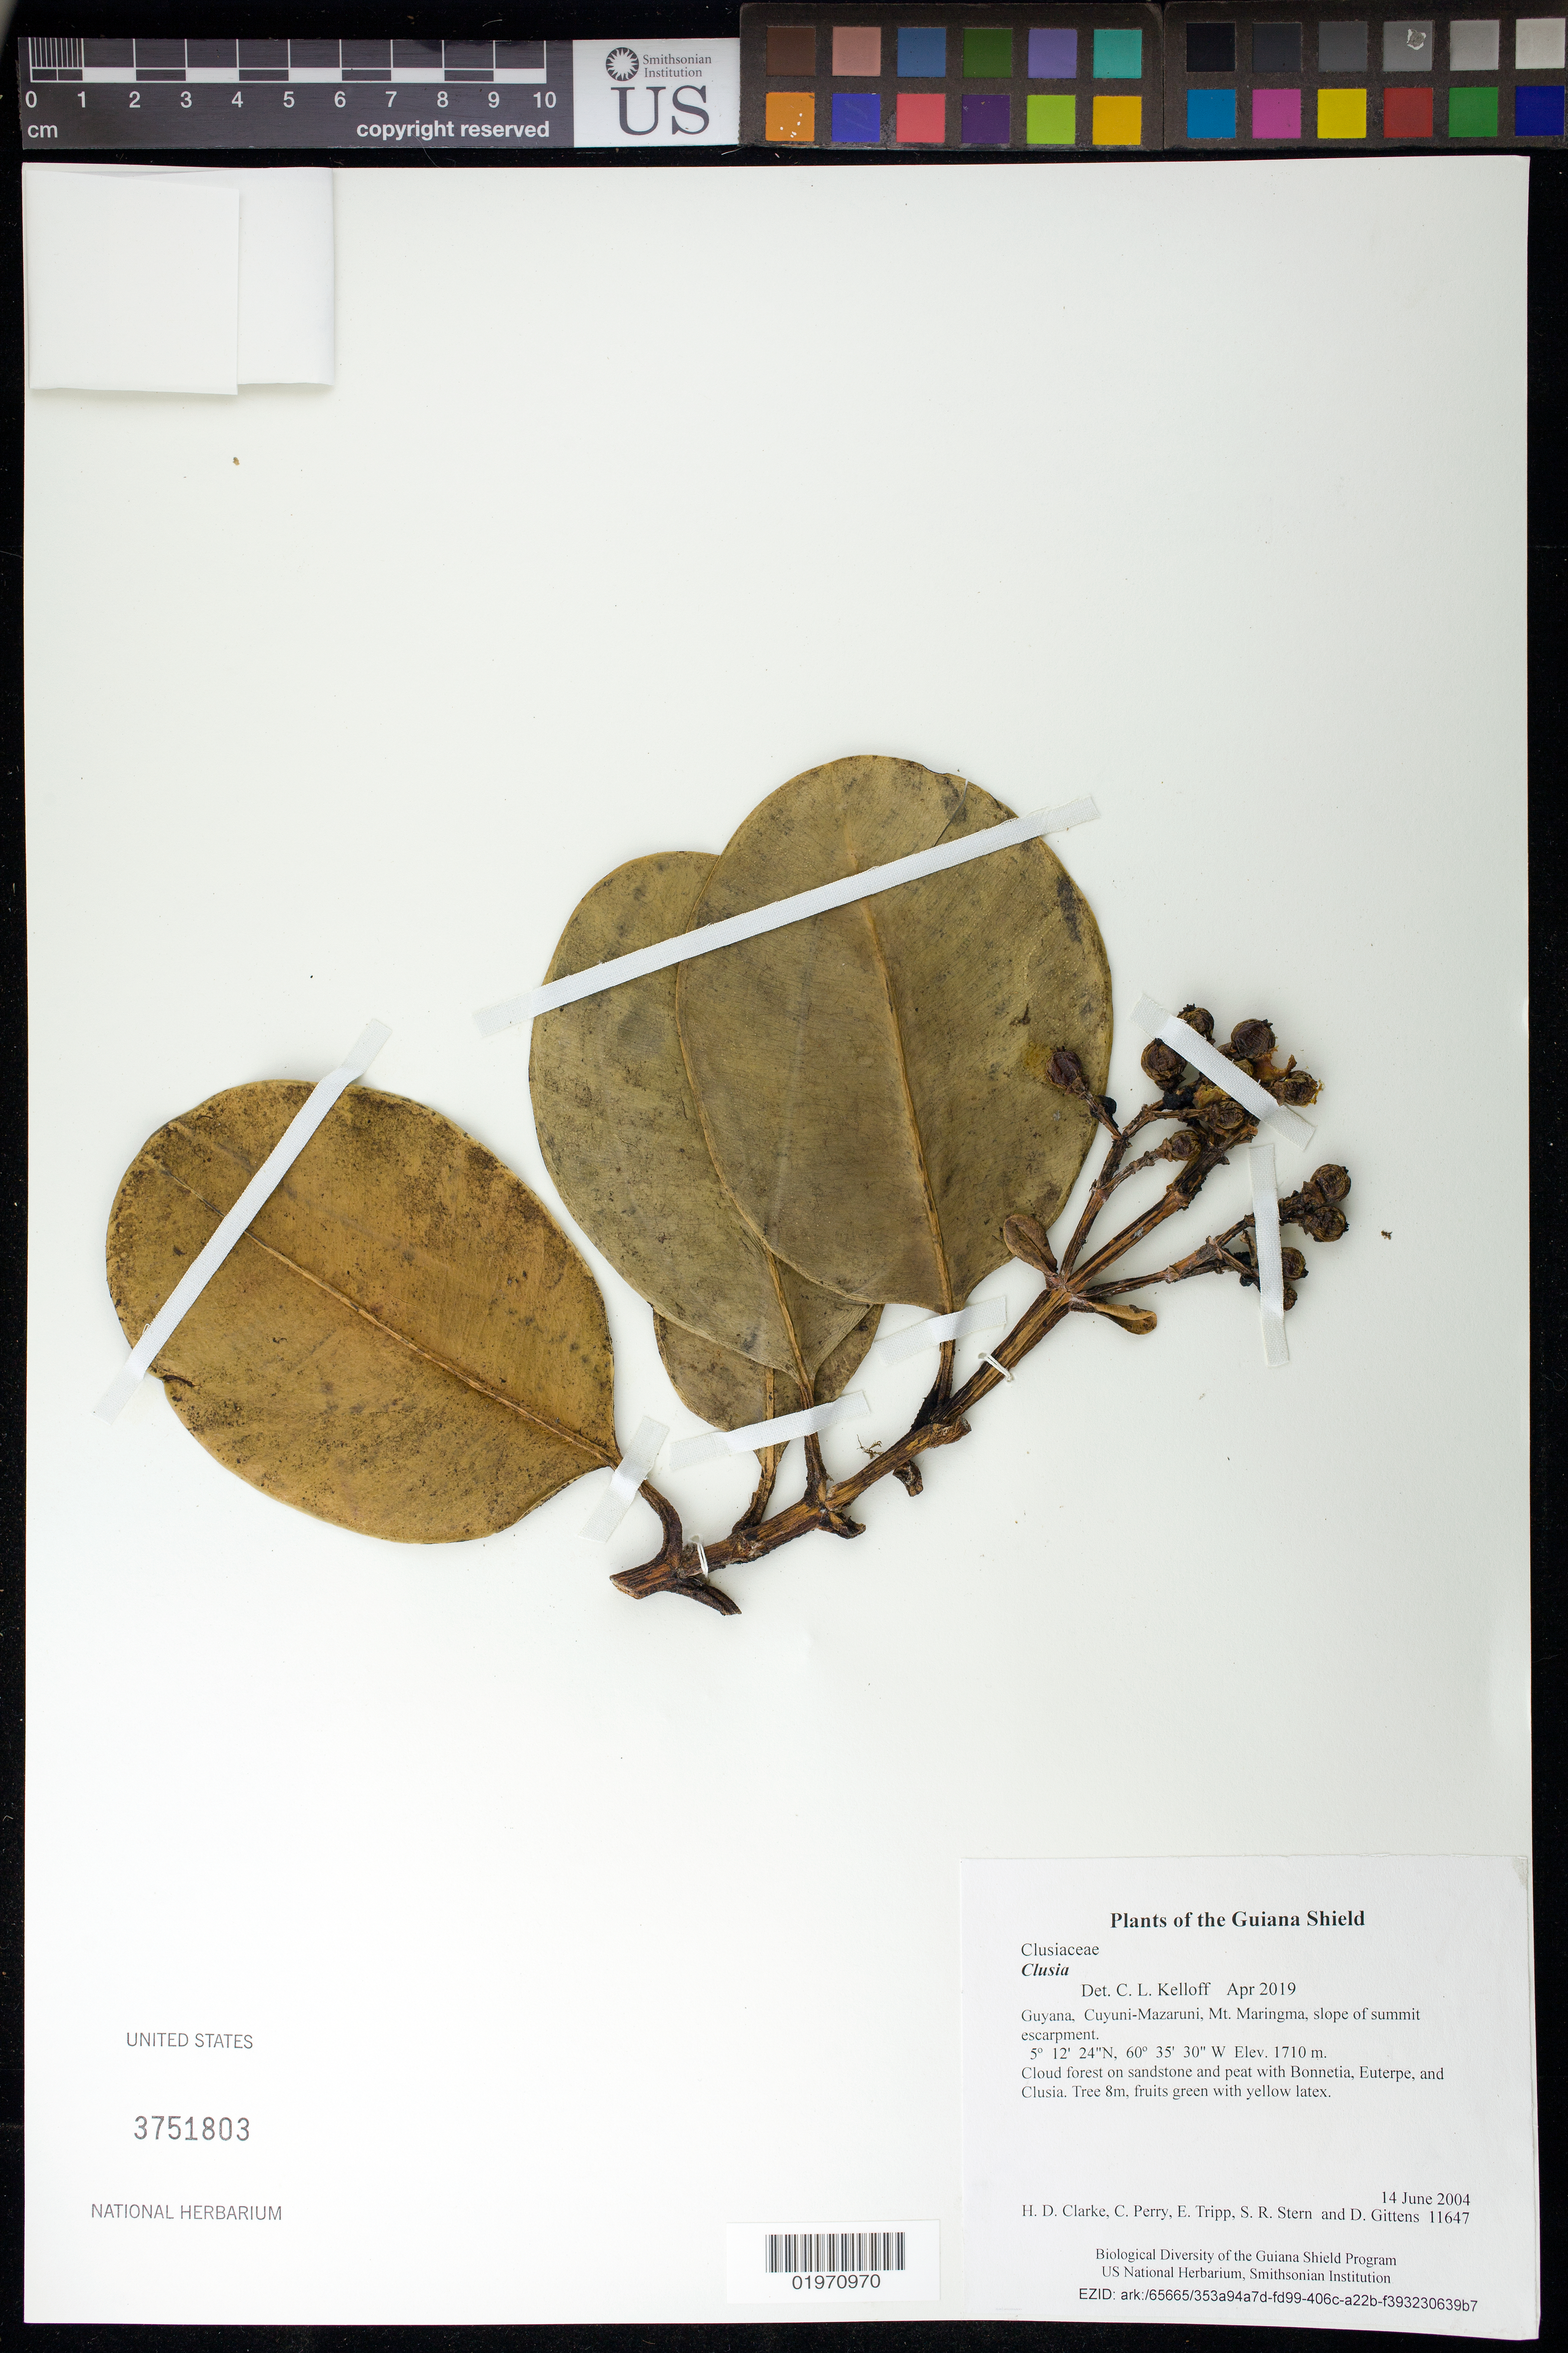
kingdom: Plantae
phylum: Tracheophyta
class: Magnoliopsida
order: Malpighiales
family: Clusiaceae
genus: Clusia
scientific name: Clusia sp.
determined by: Kelloff, C. L.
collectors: H. D. Clarke, C. Perry, E. Tripp, S. R. Stern & D. Gittens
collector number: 11647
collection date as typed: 14 June 2004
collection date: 2004-06-14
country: Guyana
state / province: Cuyuni-Mazaruni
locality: Mt. Maringma, slope of summit escarpment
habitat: Cloud forest on sandstone and peat with Bonnetia, Euterpe, and Clusia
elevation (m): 1710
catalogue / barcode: US 3751803